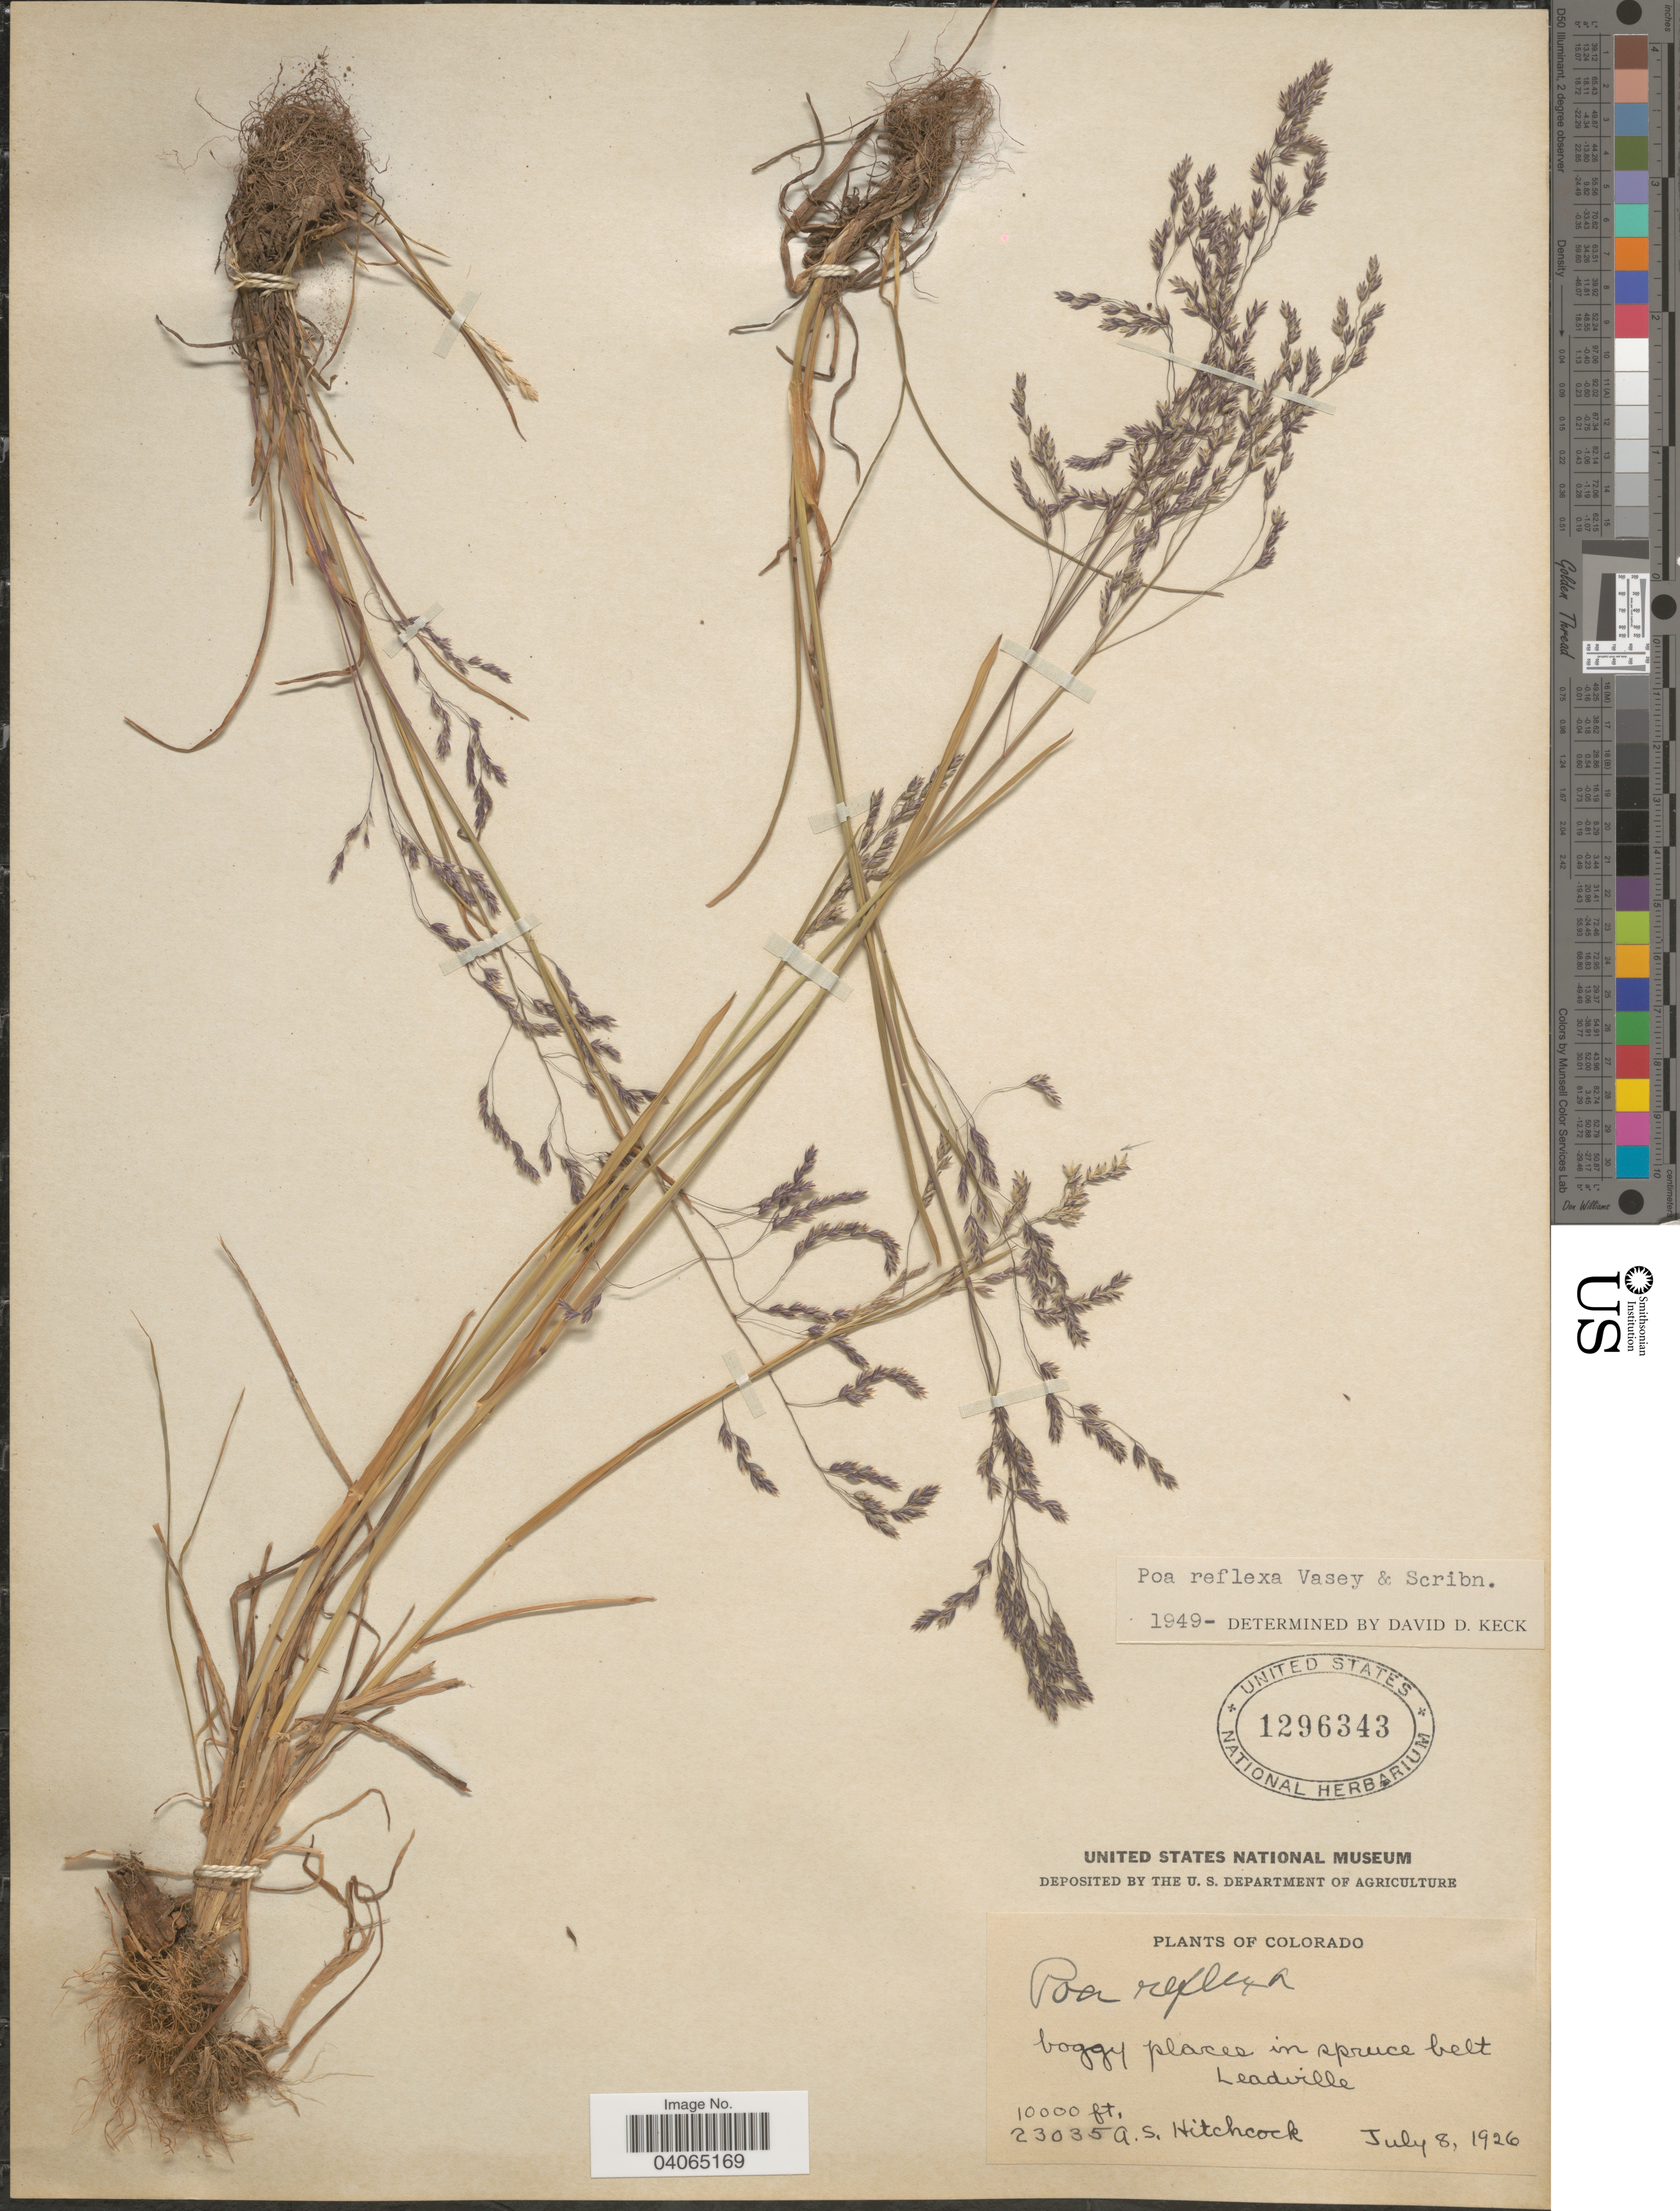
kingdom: Plantae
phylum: Tracheophyta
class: Liliopsida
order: Poales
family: Poaceae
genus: Poa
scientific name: Poa reflexa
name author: Vasey & Scribn.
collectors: A. S. Hitchcock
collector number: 23035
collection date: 1926-07-08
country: United States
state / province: Colorado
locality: Boggy places in spruce belt, Leadville.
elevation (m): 3048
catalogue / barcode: US 1296343